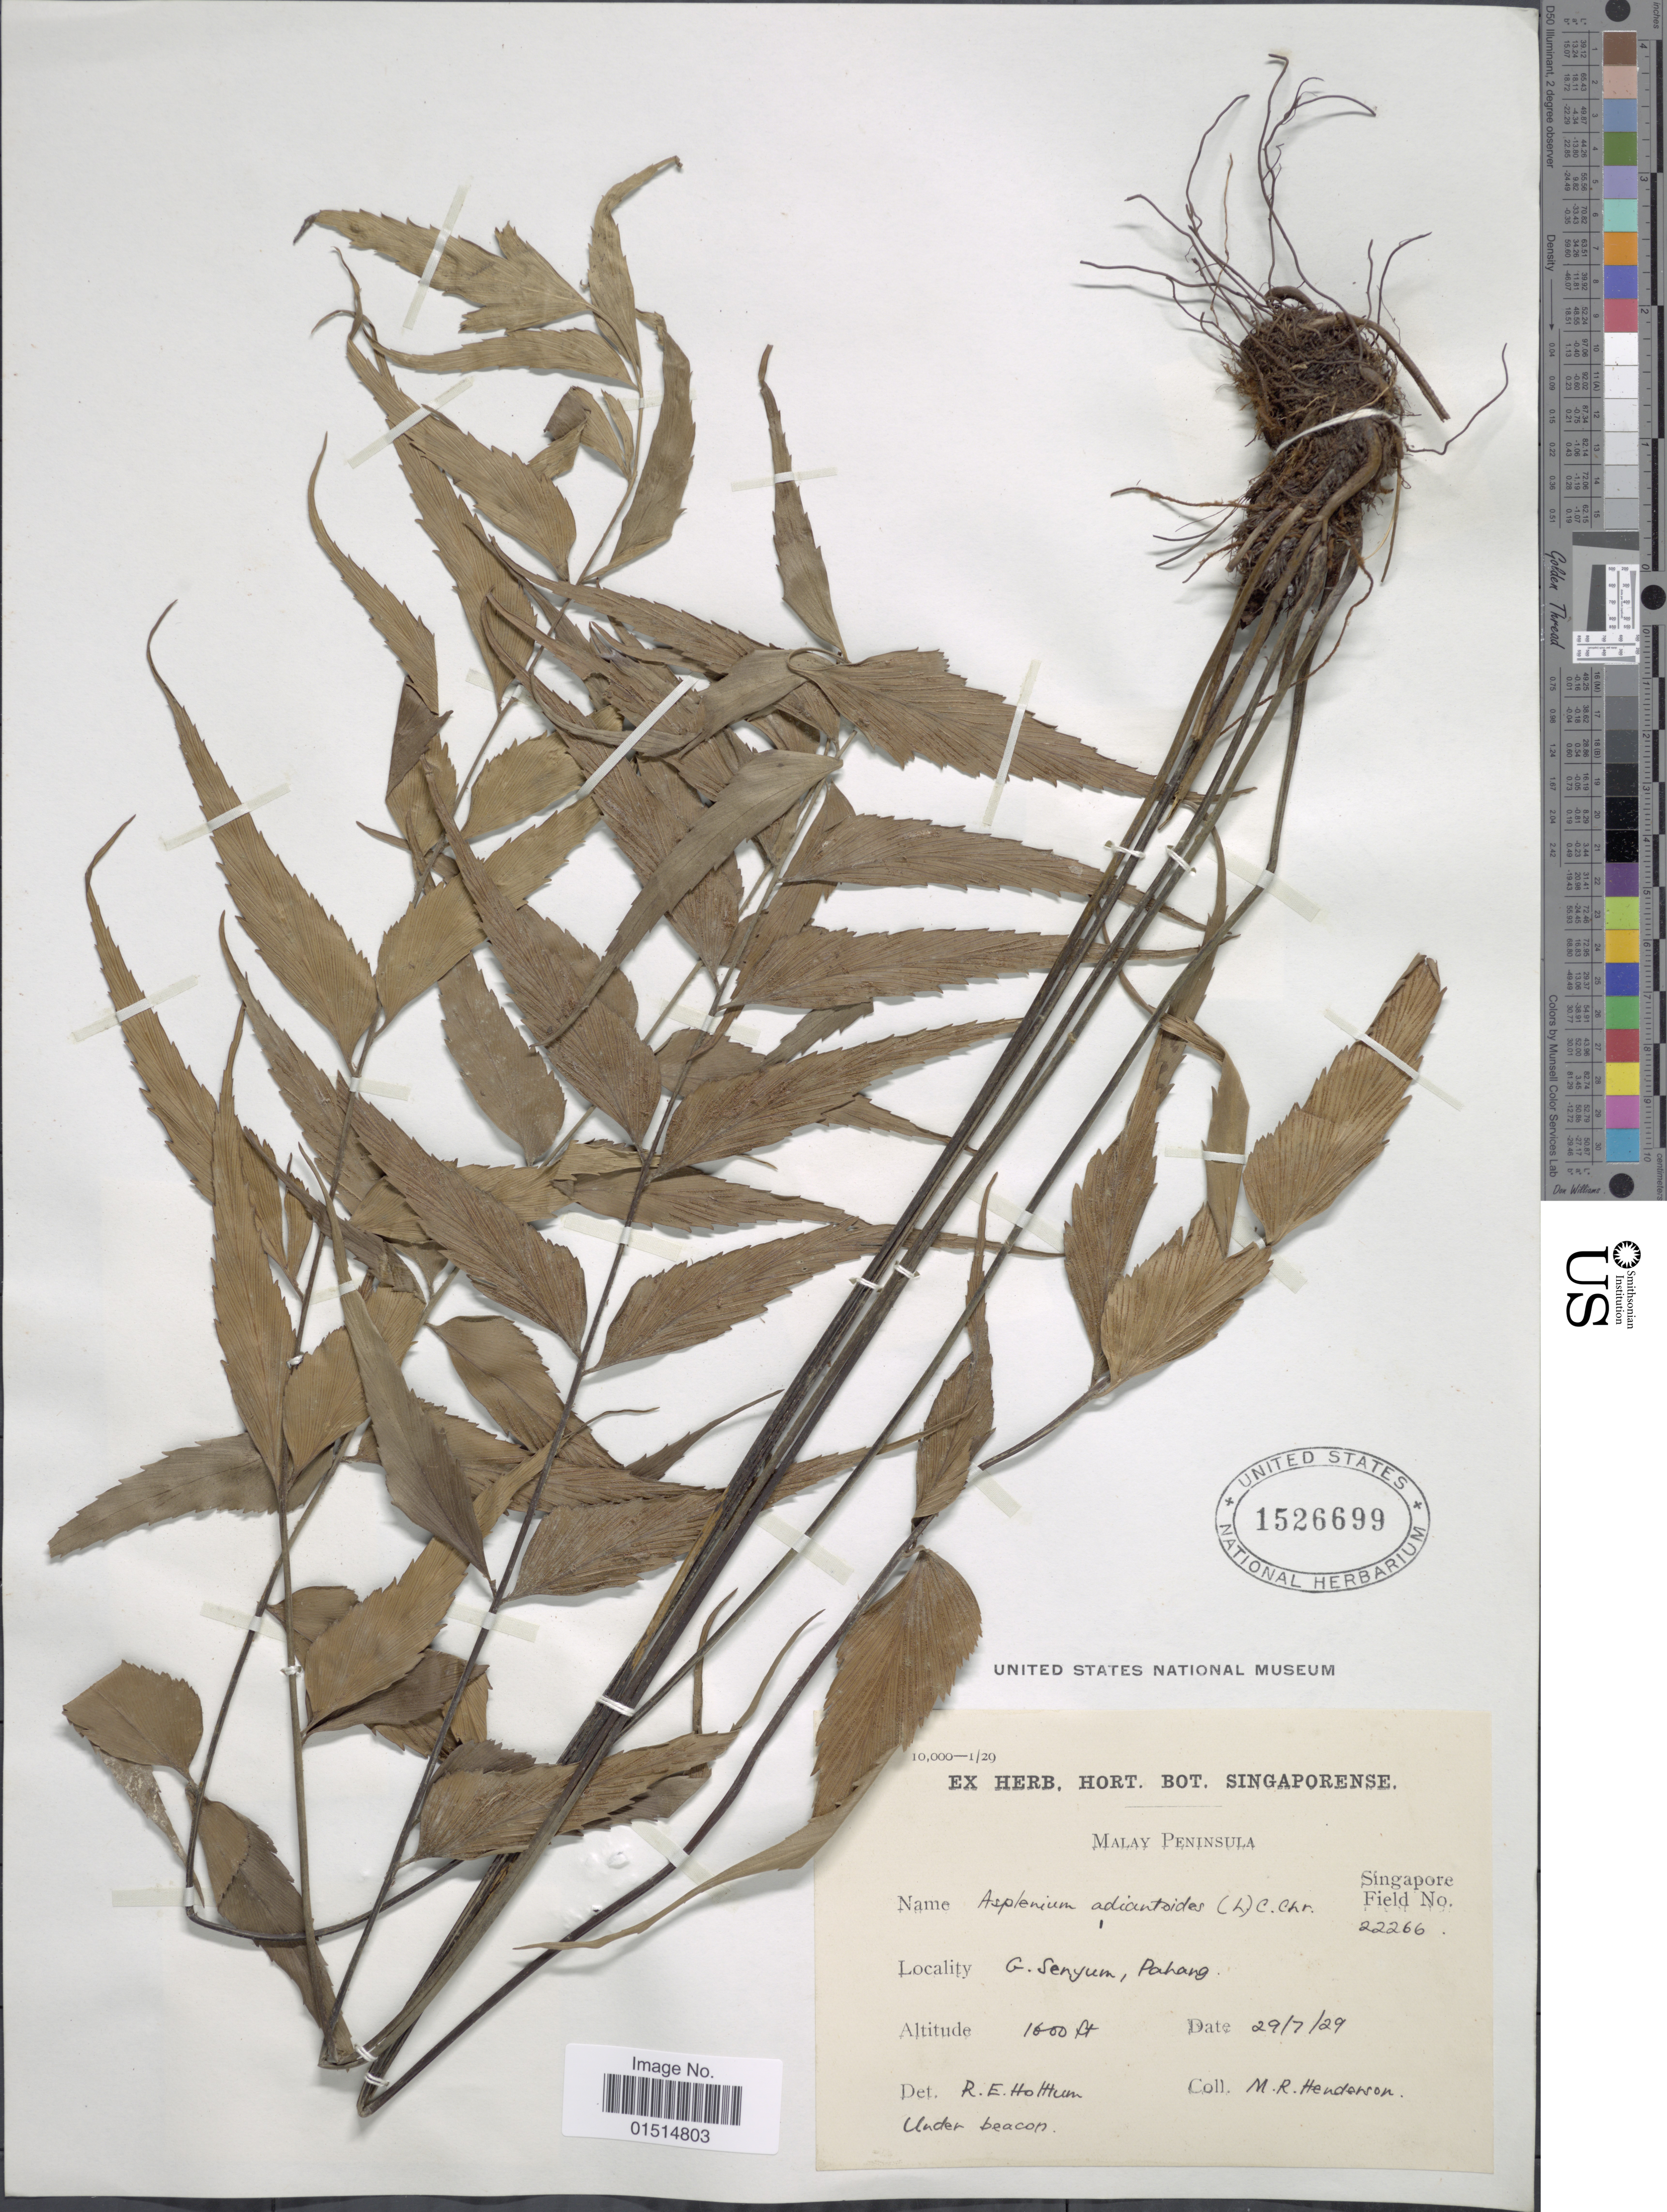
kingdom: Plantae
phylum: Tracheophyta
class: Polypodiopsida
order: Polypodiales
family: Aspleniaceae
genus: Asplenium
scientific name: Asplenium falcatum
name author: Lam.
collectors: M. Henderson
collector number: Singapore Field 22266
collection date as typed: Transcribed d/m/y: 29/7/29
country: Singapore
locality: Malay Peninsula, G. Senyum, Pahang [interpreted]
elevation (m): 488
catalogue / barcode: US 1526699